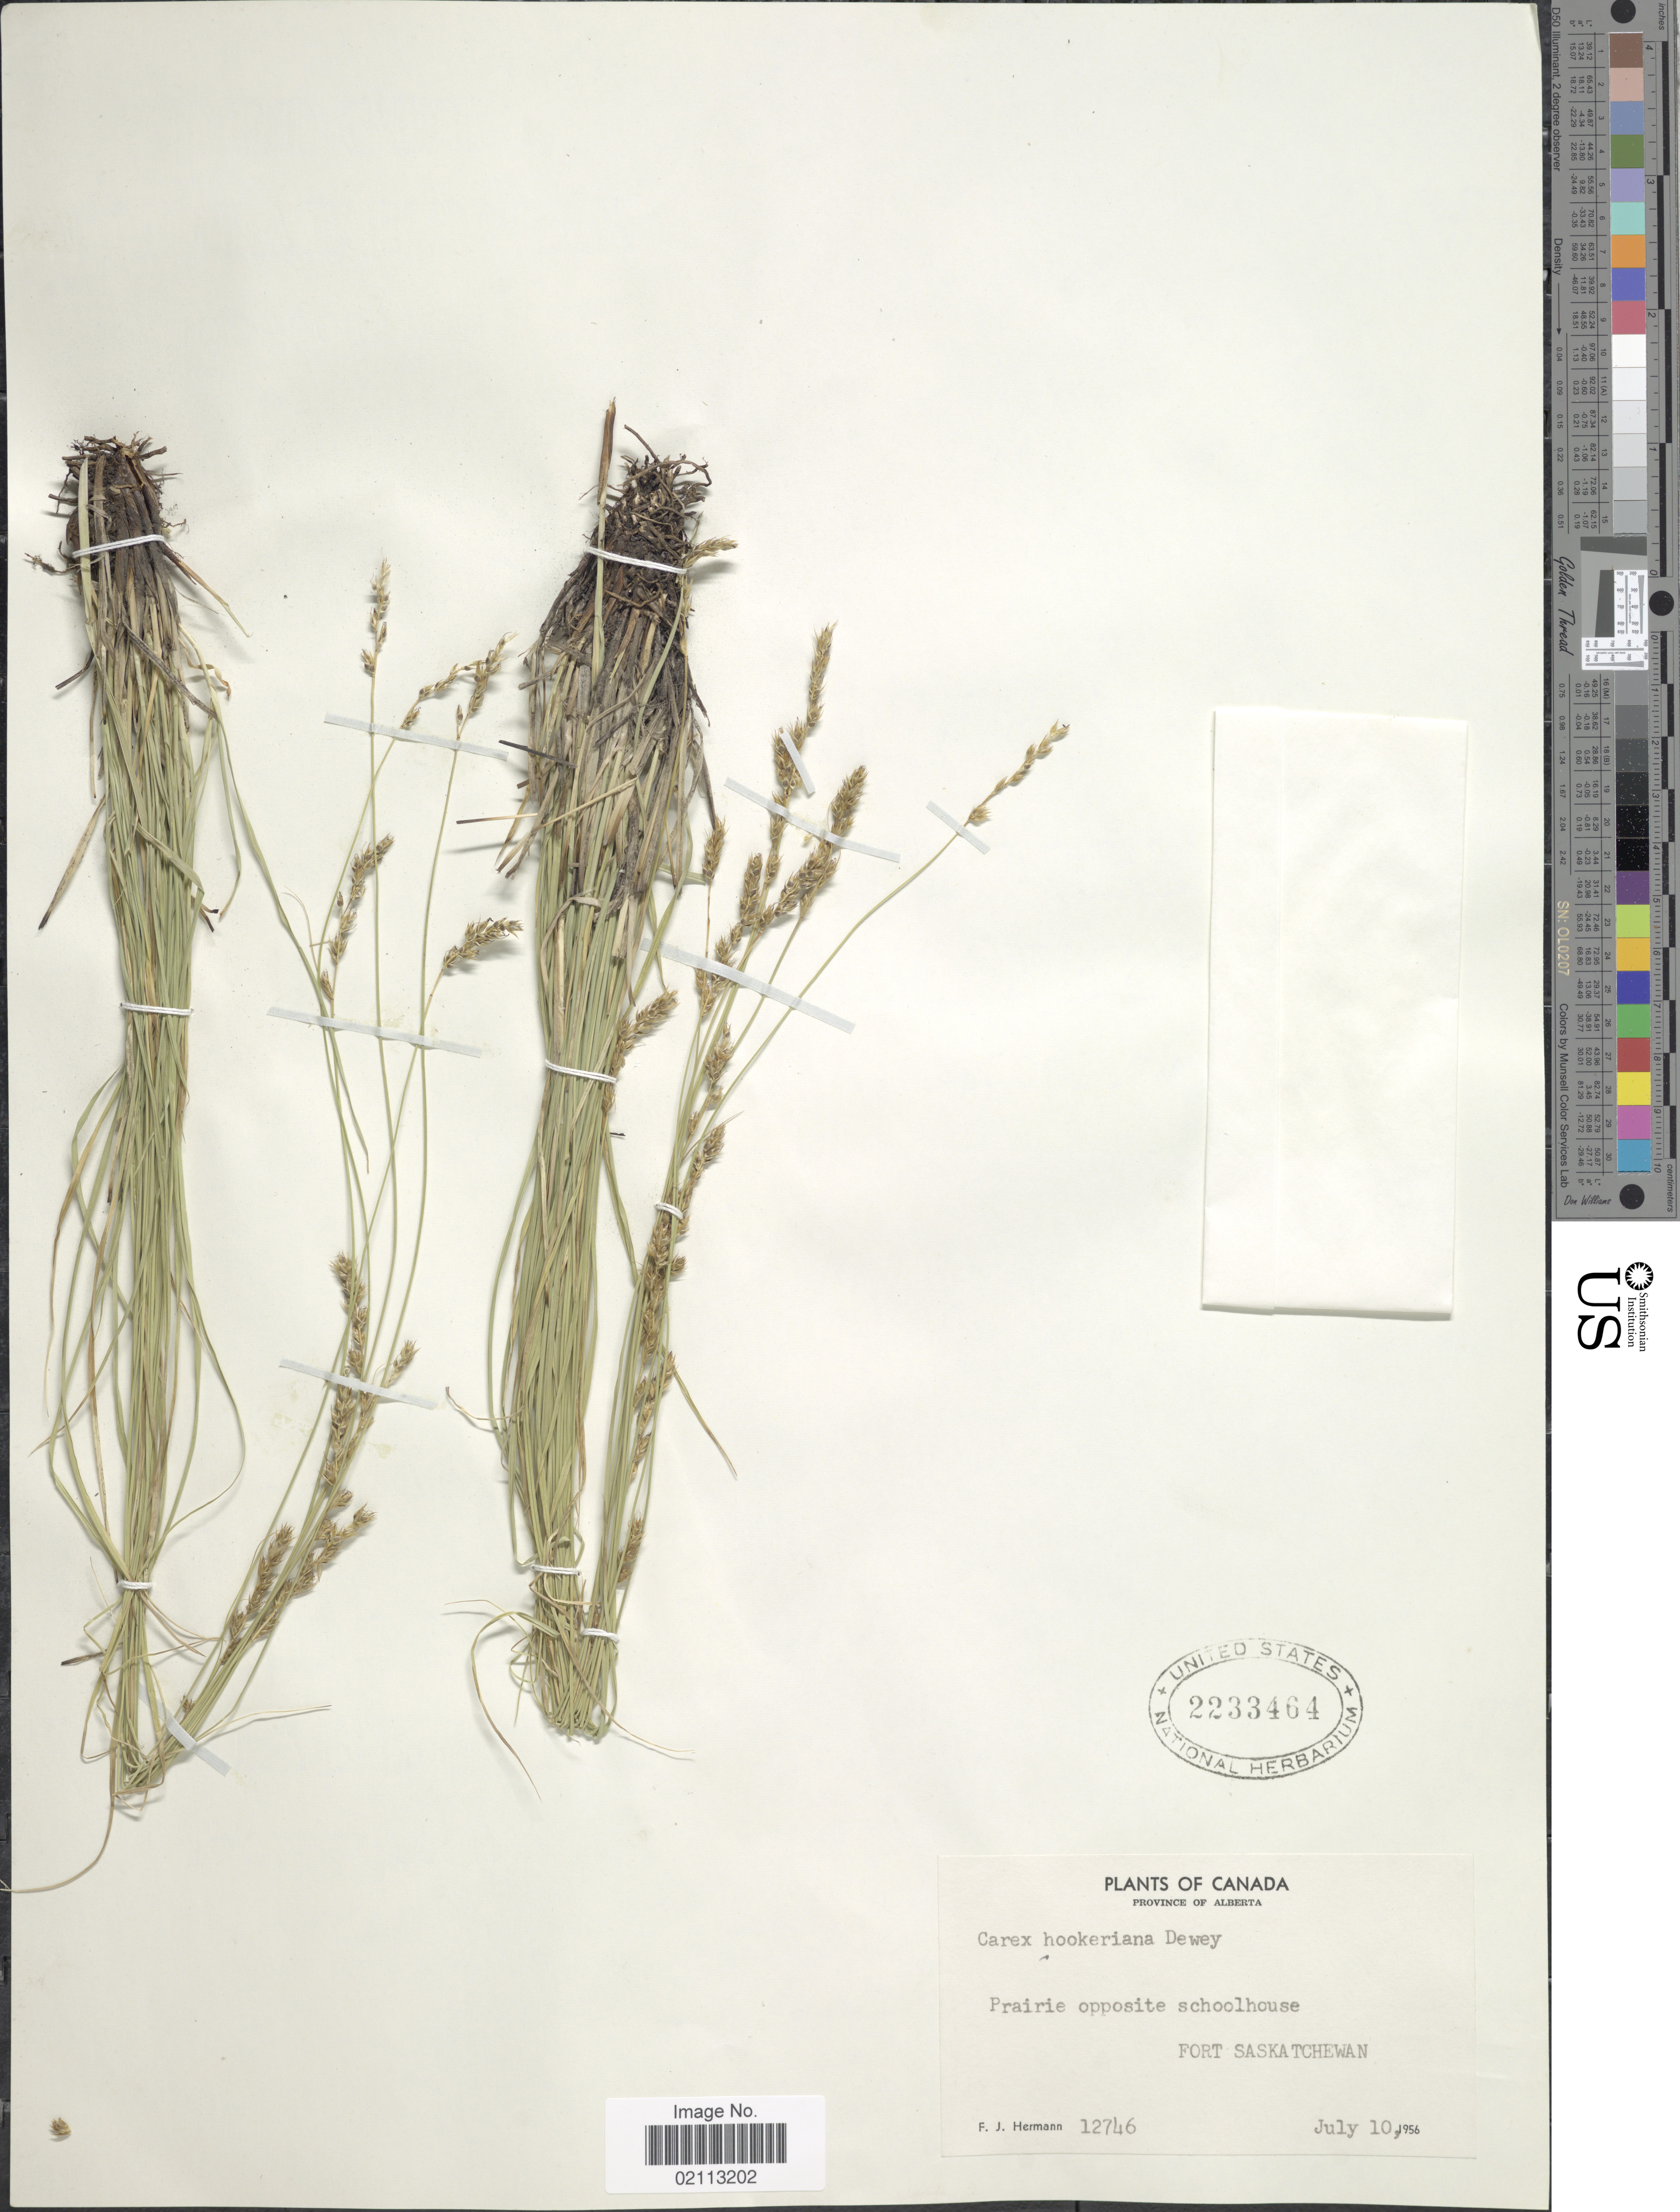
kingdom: Plantae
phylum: Tracheophyta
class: Liliopsida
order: Poales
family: Cyperaceae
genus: Carex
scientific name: Carex hookeriana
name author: Dewey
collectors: F. J. Hermann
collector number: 12746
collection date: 1956-07-10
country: Canada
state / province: Alberta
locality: Province of Alberta. Fort Saskatchewan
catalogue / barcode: US 2233464